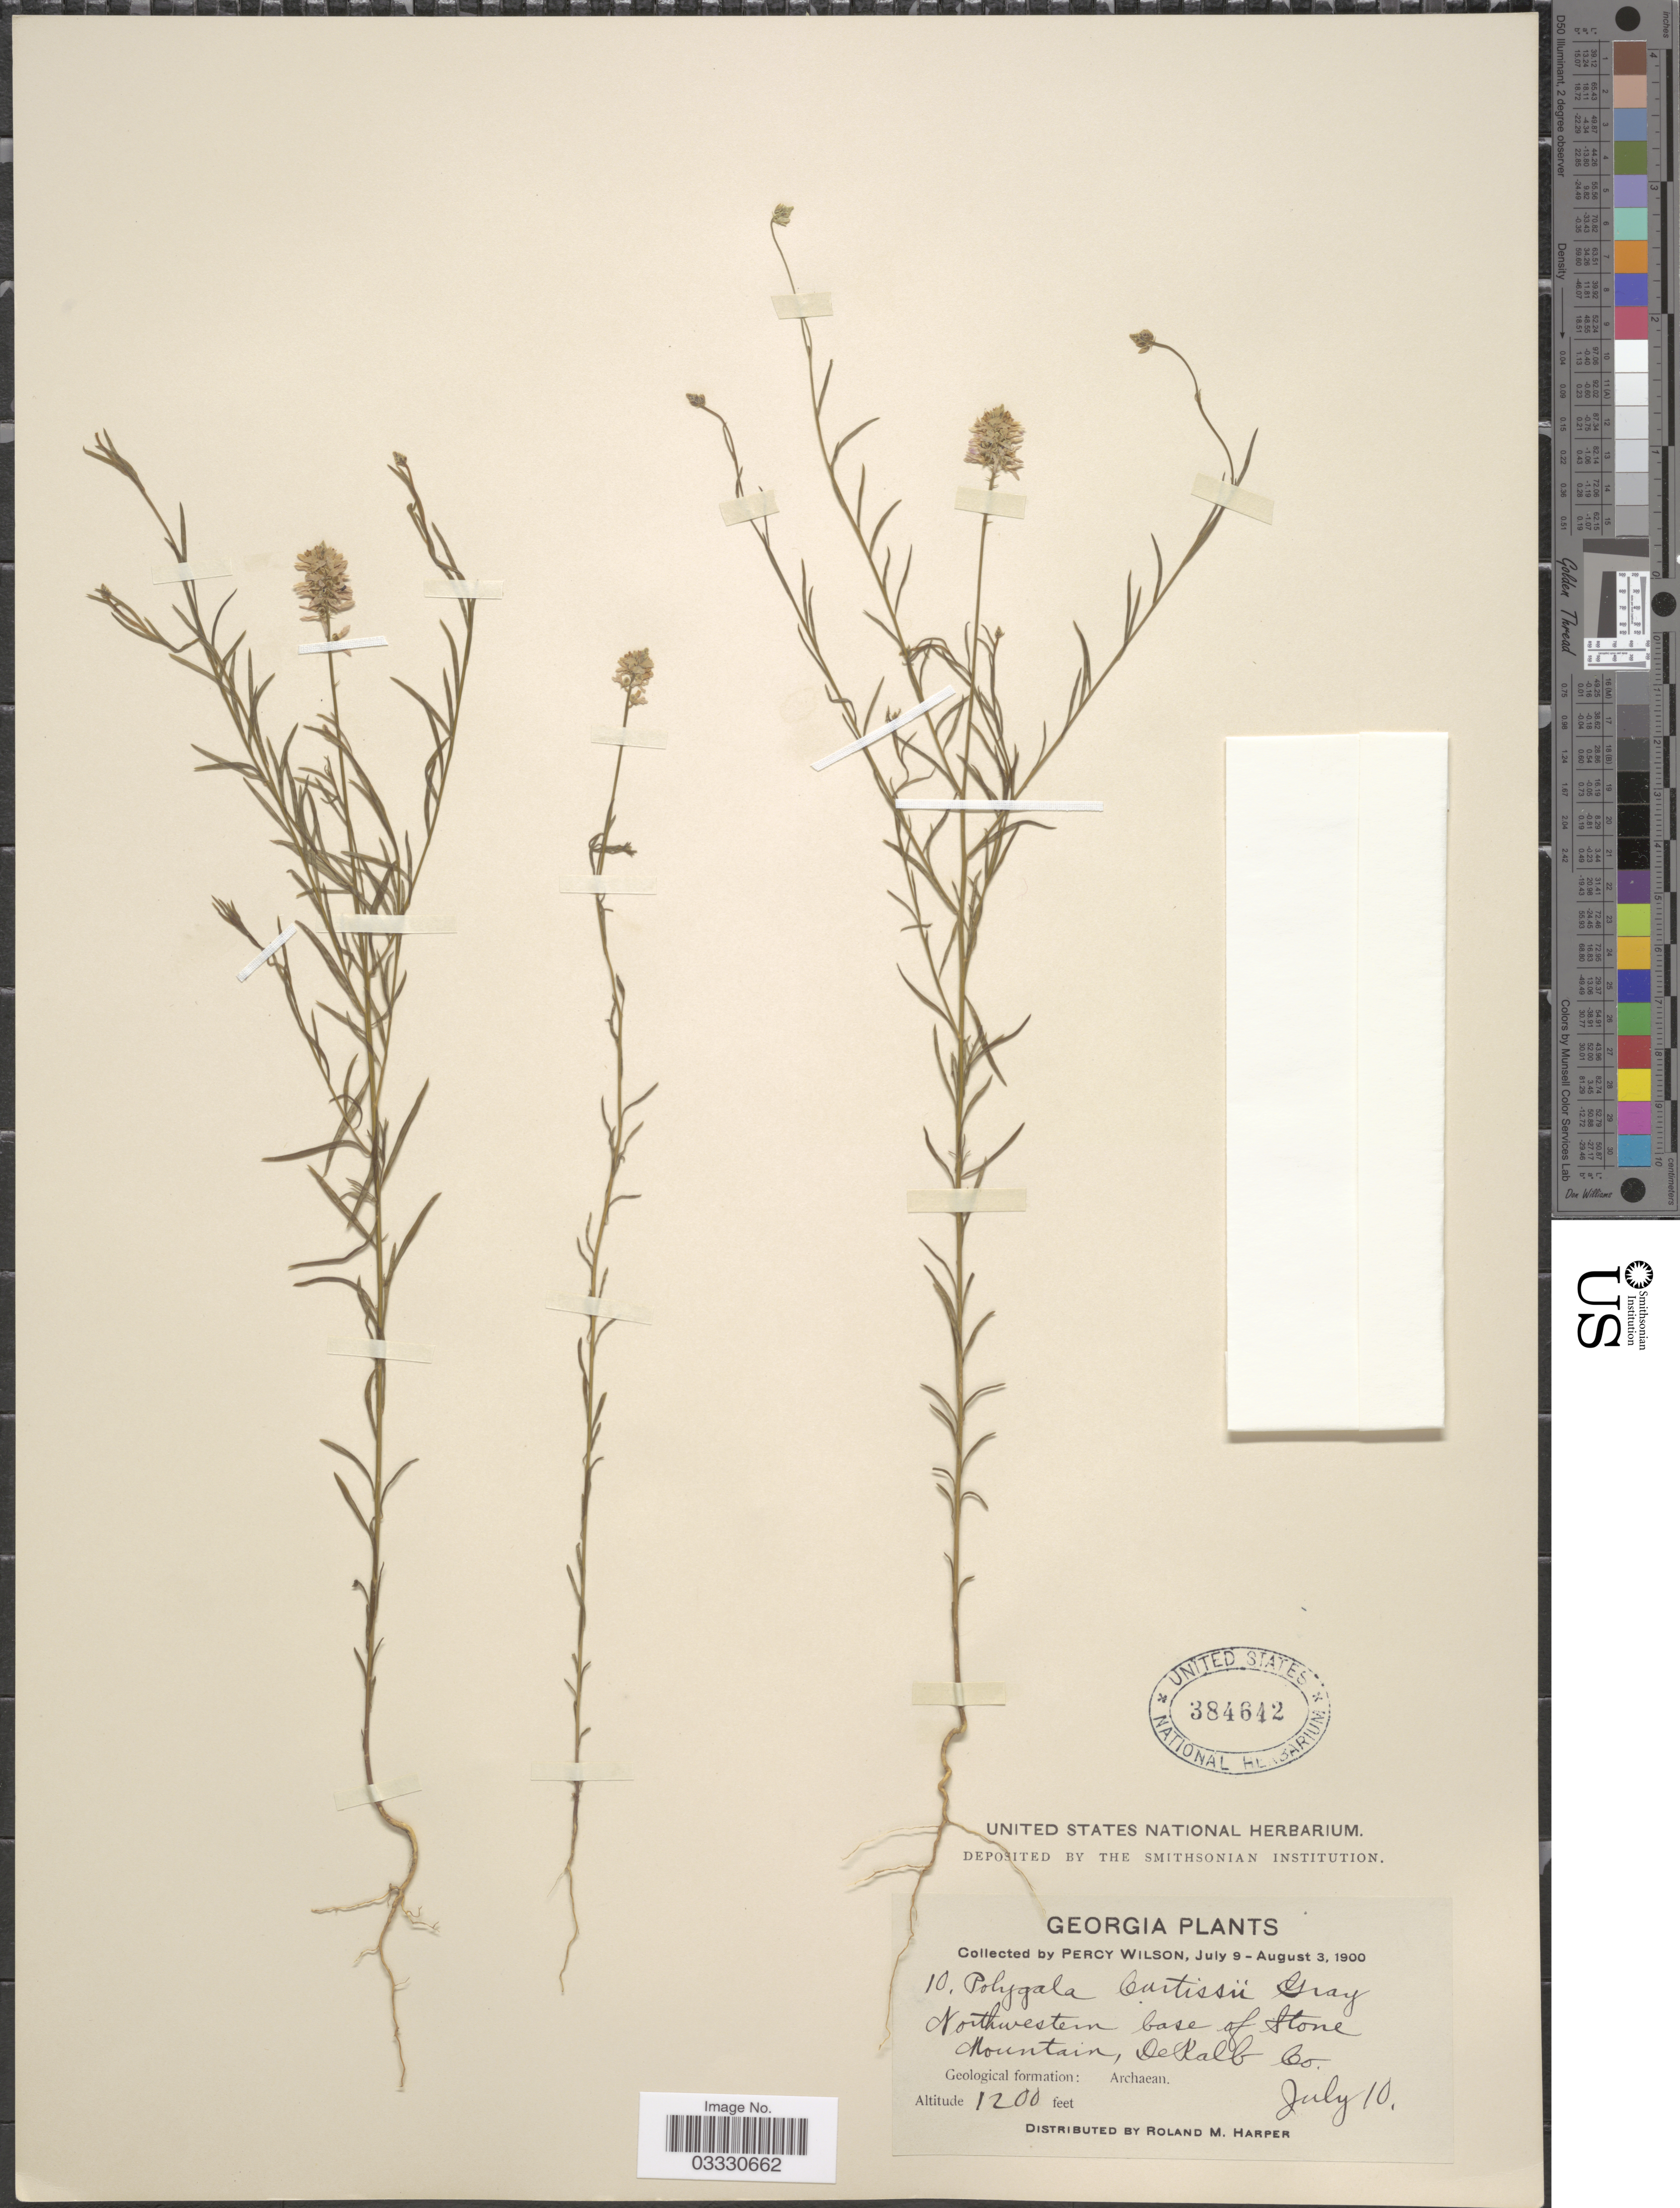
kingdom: Plantae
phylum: Tracheophyta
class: Magnoliopsida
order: Fabales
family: Polygalaceae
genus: Polygala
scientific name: Polygala curtissii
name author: A. Gray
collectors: P. Wilson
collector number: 10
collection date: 1900-07-10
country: United States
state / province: Georgia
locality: Northwestern base of Stone Mountain, De Kalb Co.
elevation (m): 366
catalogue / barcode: US 384642